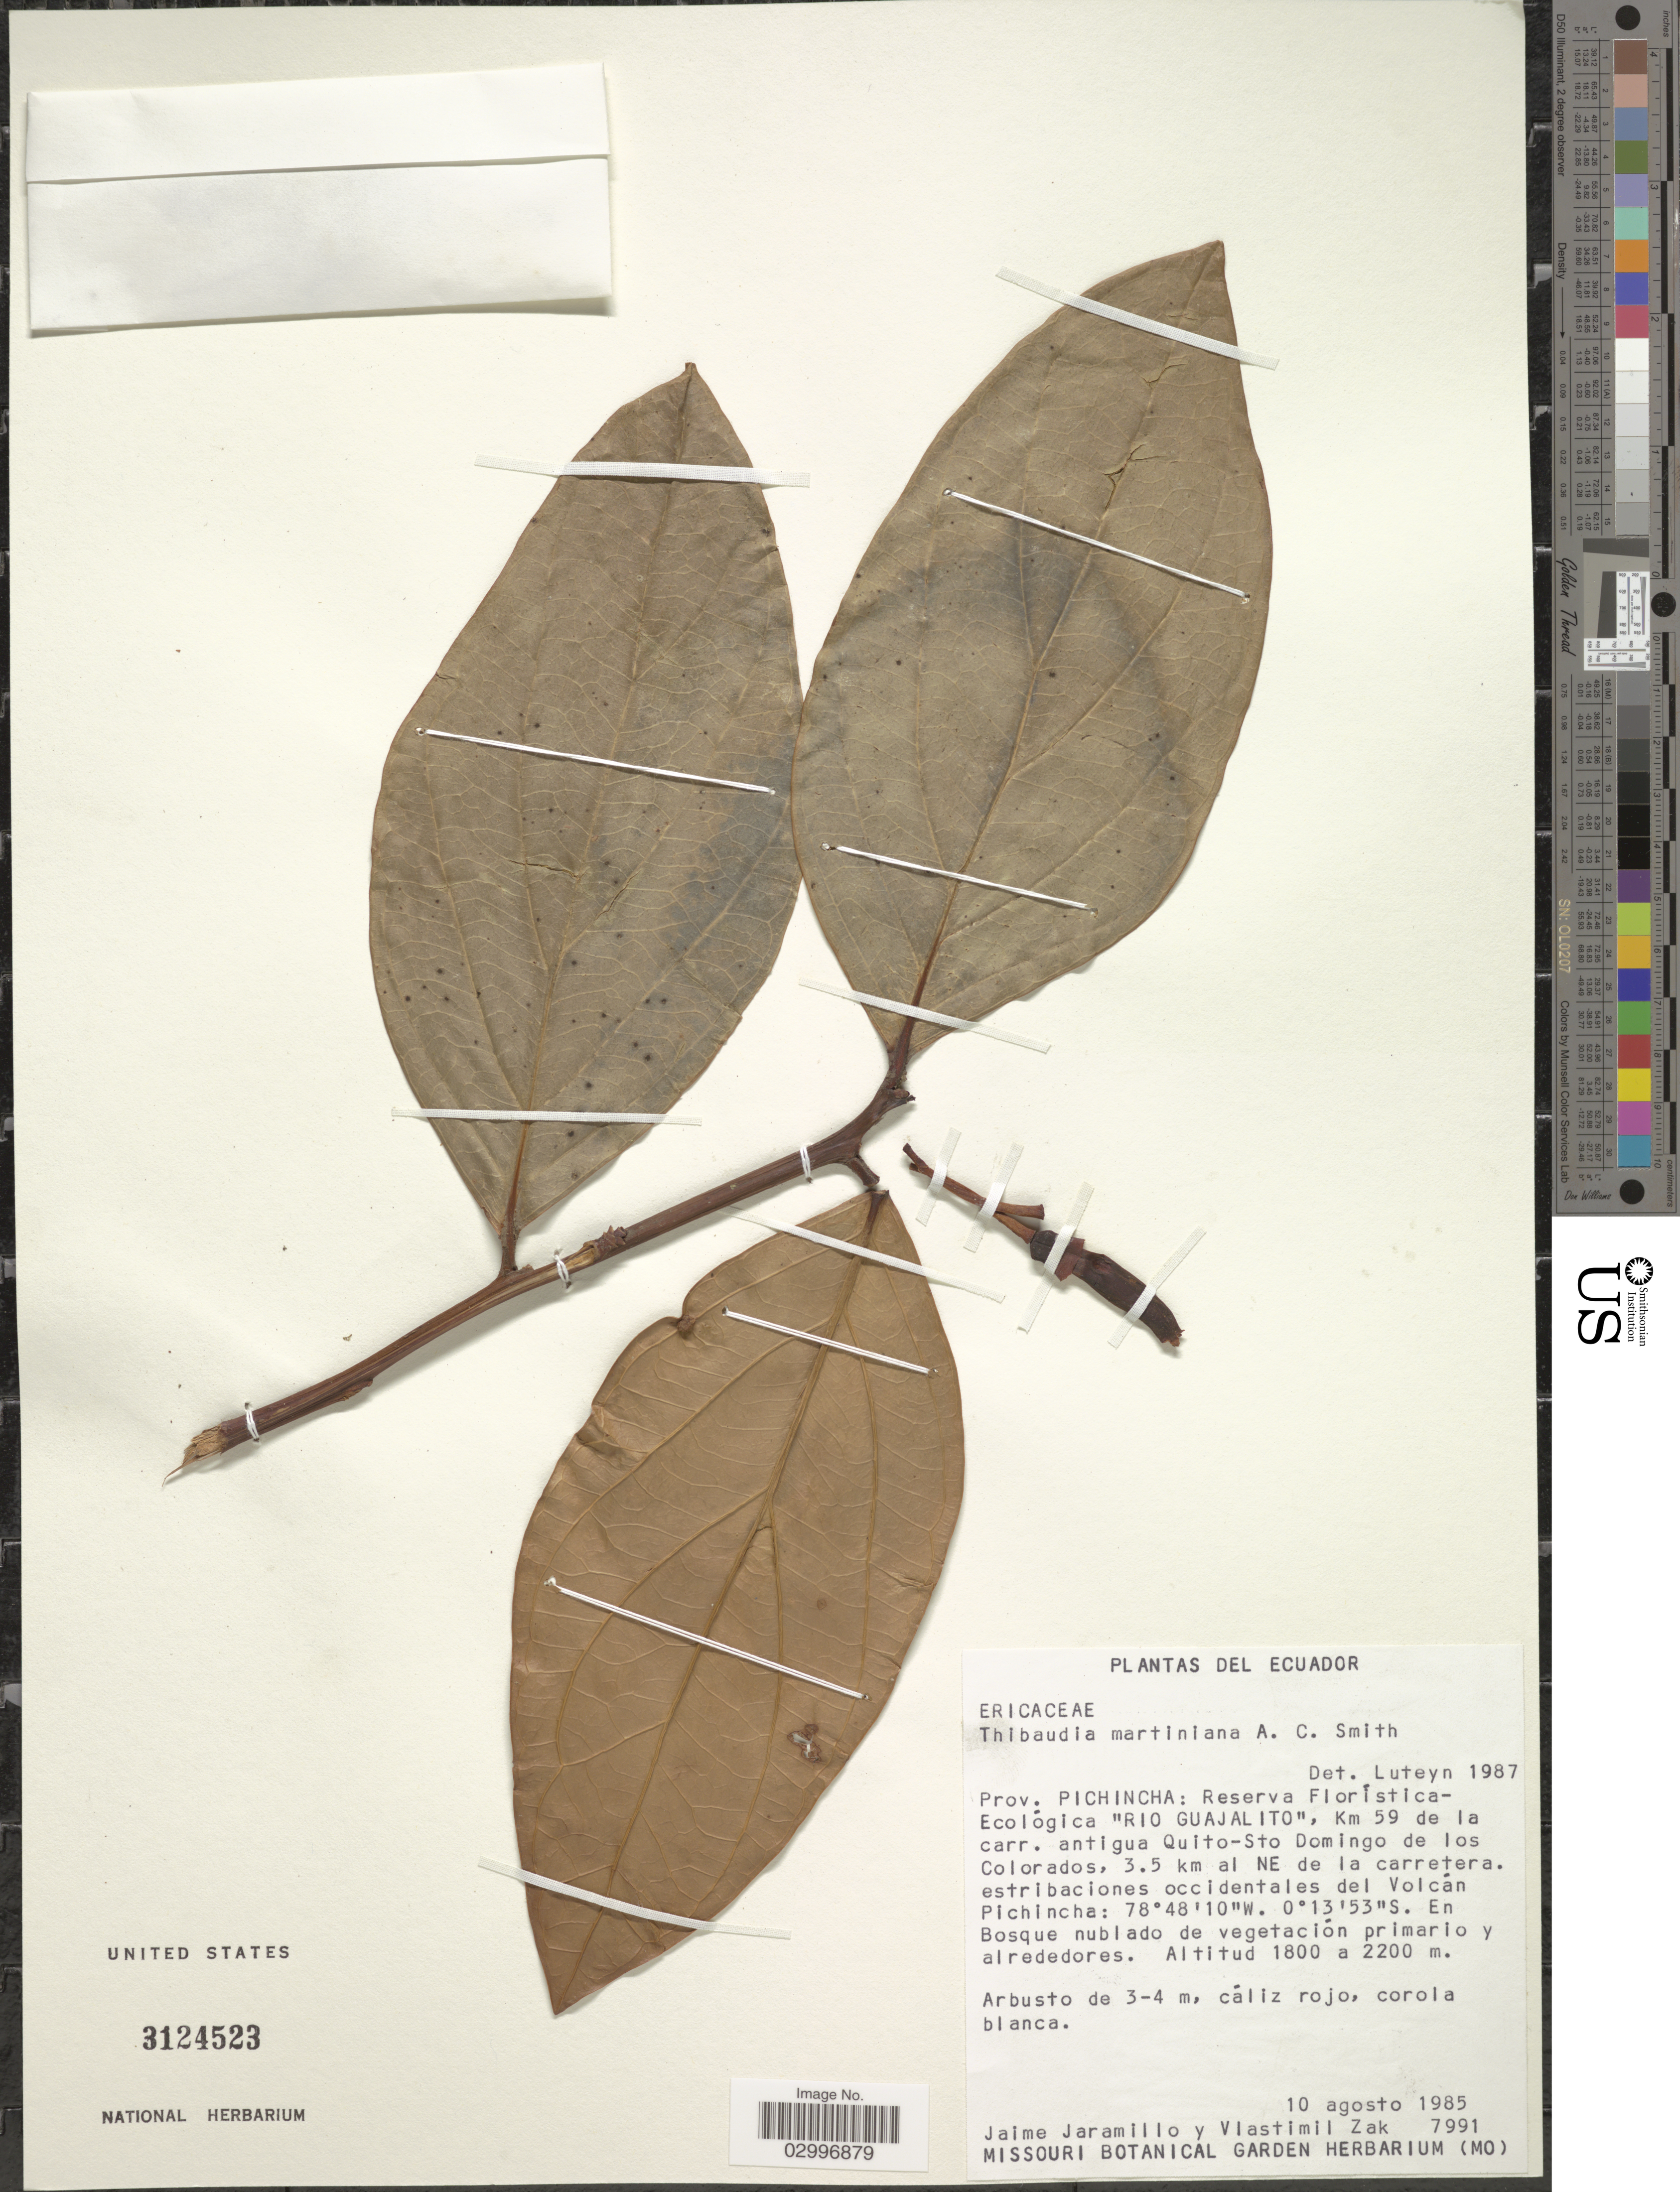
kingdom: Plantae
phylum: Tracheophyta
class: Magnoliopsida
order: Ericales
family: Ericaceae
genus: Thibaudia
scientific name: Thibaudia martiniana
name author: A.C. Sm.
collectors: J. Jaramillo & V. Zak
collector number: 7991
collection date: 1985-08-10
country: Ecuador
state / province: Pichincha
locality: Reserva Florística-Ecológica "Rio Guajalito", Km 59 de la carr. antigua Quito-Sto Domingo de los Colorados, 3.5 km al NE de la carretera. estribaciones occidentales del Volcán Pichincha.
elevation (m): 2200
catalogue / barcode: US 3124523